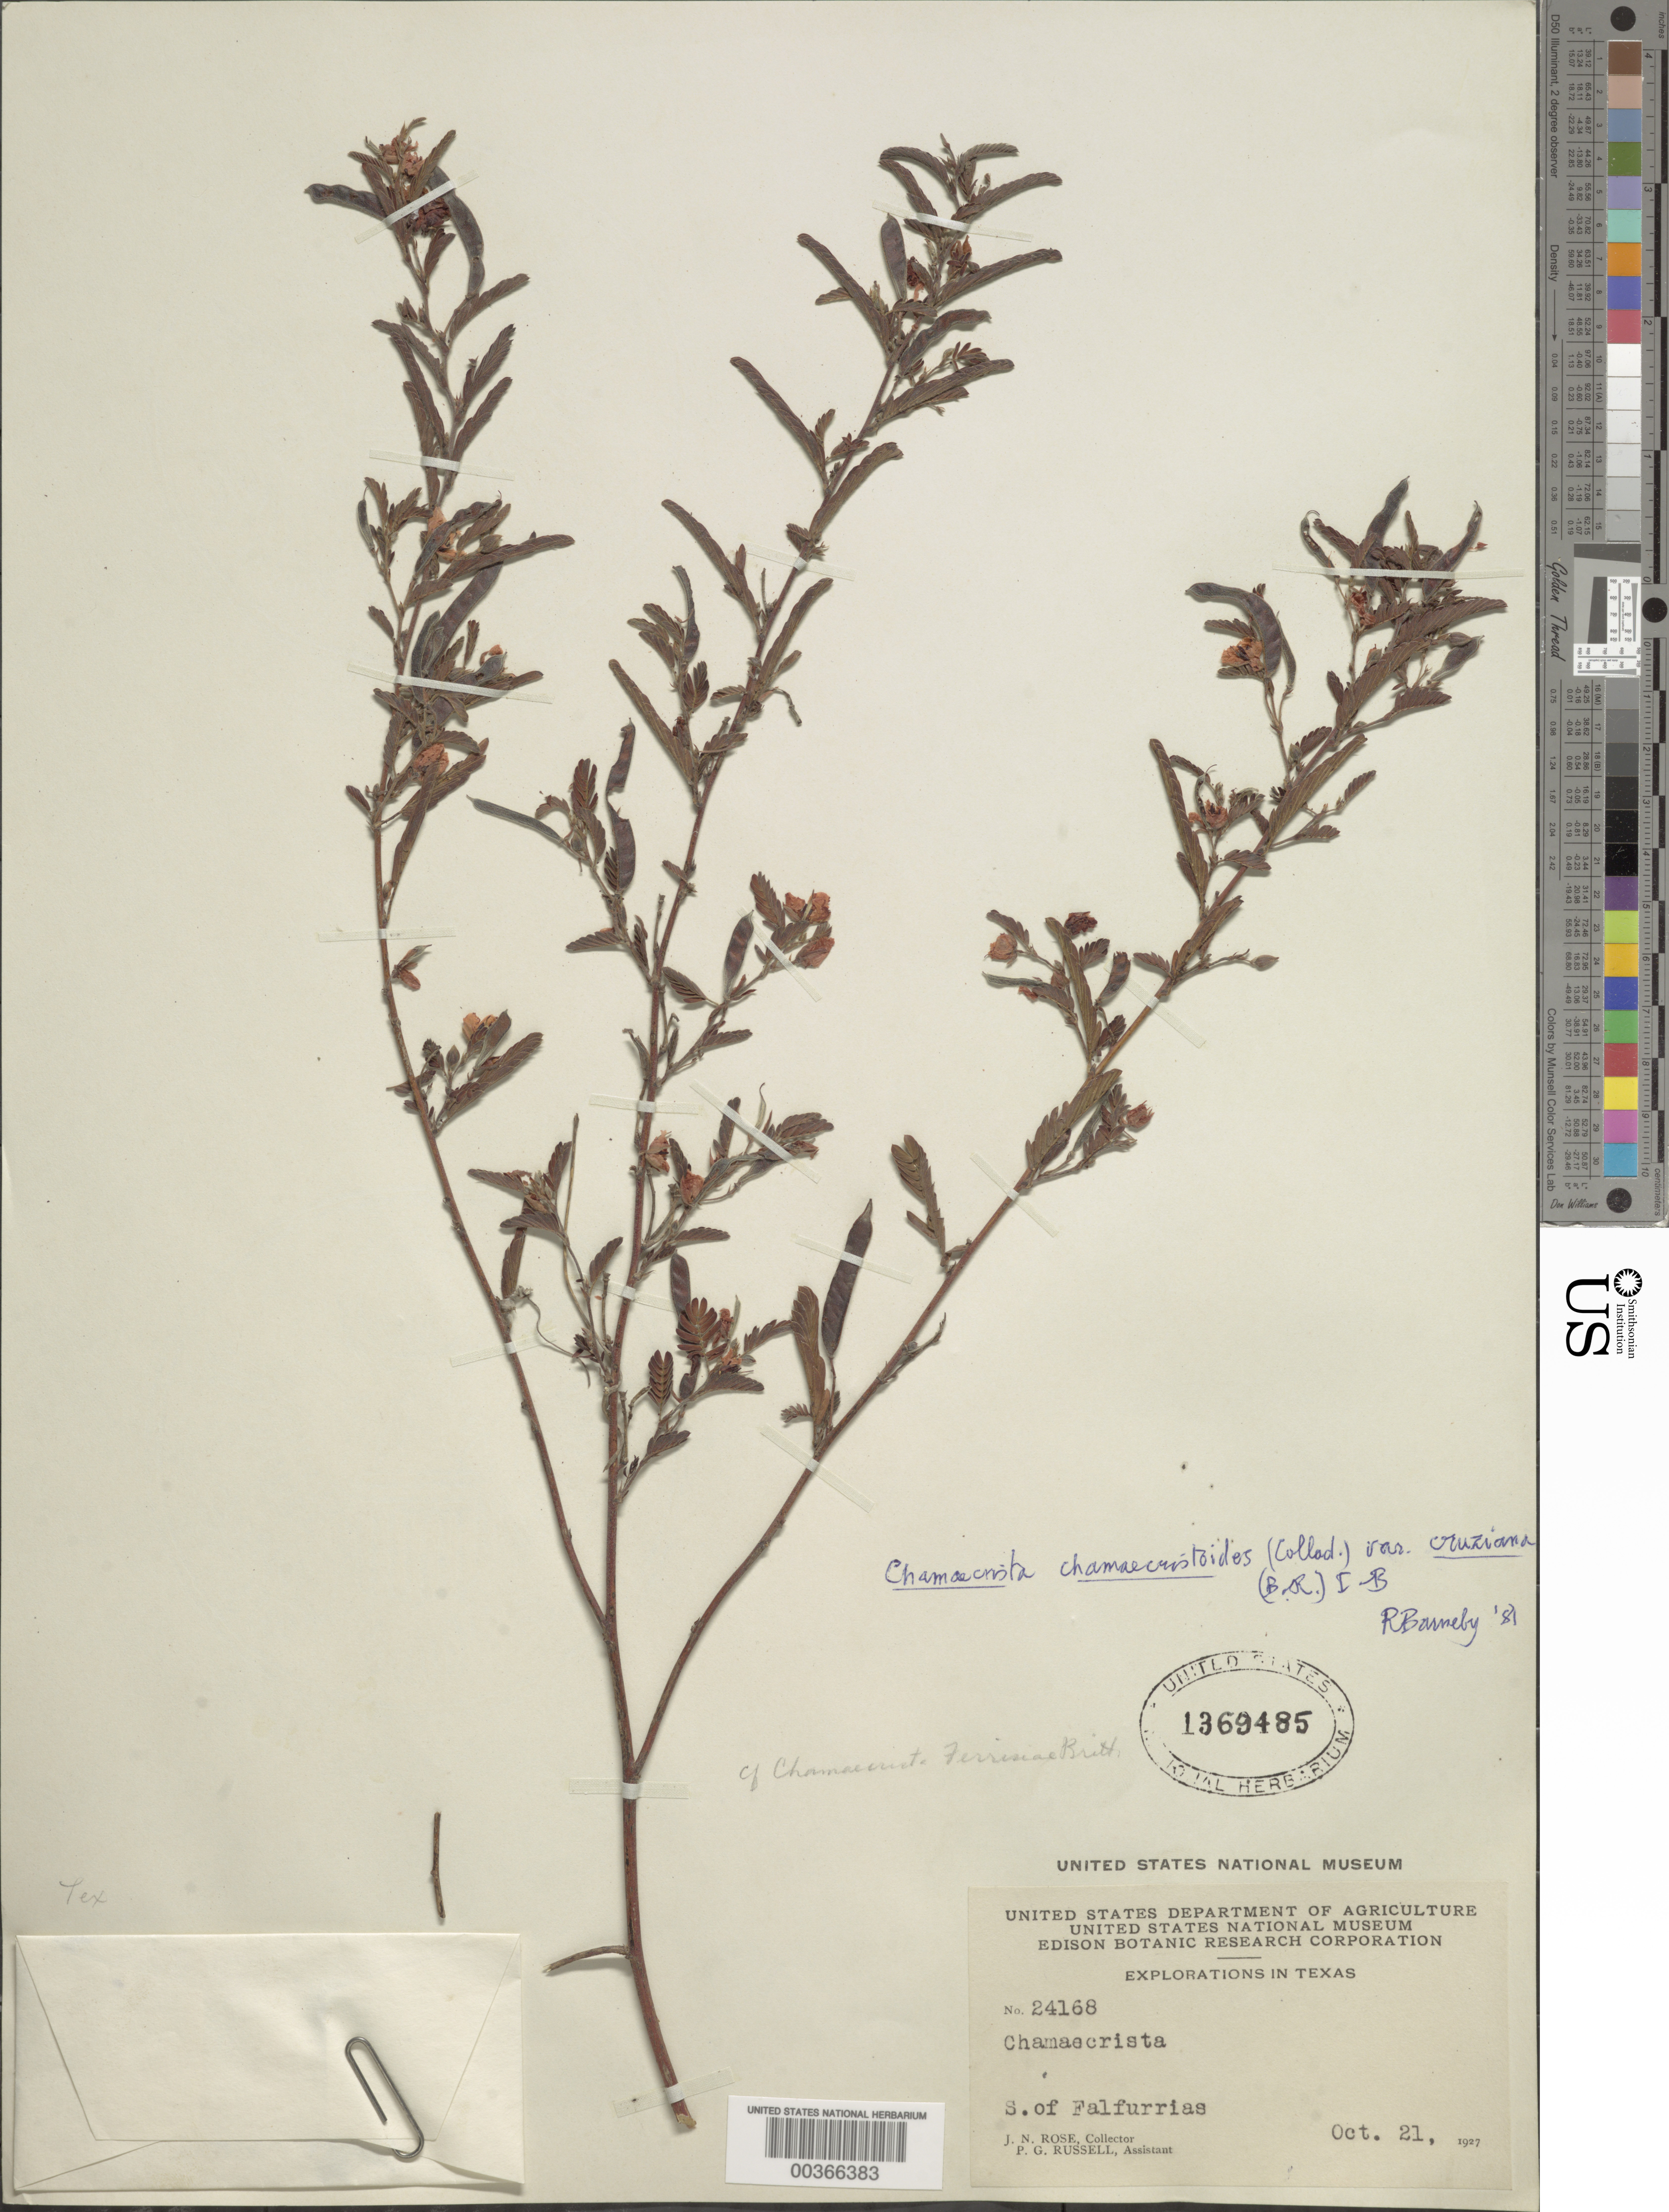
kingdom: Plantae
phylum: Tracheophyta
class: Magnoliopsida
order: Fabales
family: Fabaceae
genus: Chamaecrista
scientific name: Chamaecrista chamaecristoides var. cruziana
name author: (Britton & Rose) H.S. Irwin & Barneby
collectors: J. N. Rose & P. G. Russell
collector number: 24168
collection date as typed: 21 Oct 1927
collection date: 1927-10-21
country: United States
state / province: Texas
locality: S of falurrias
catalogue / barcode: US 1369485